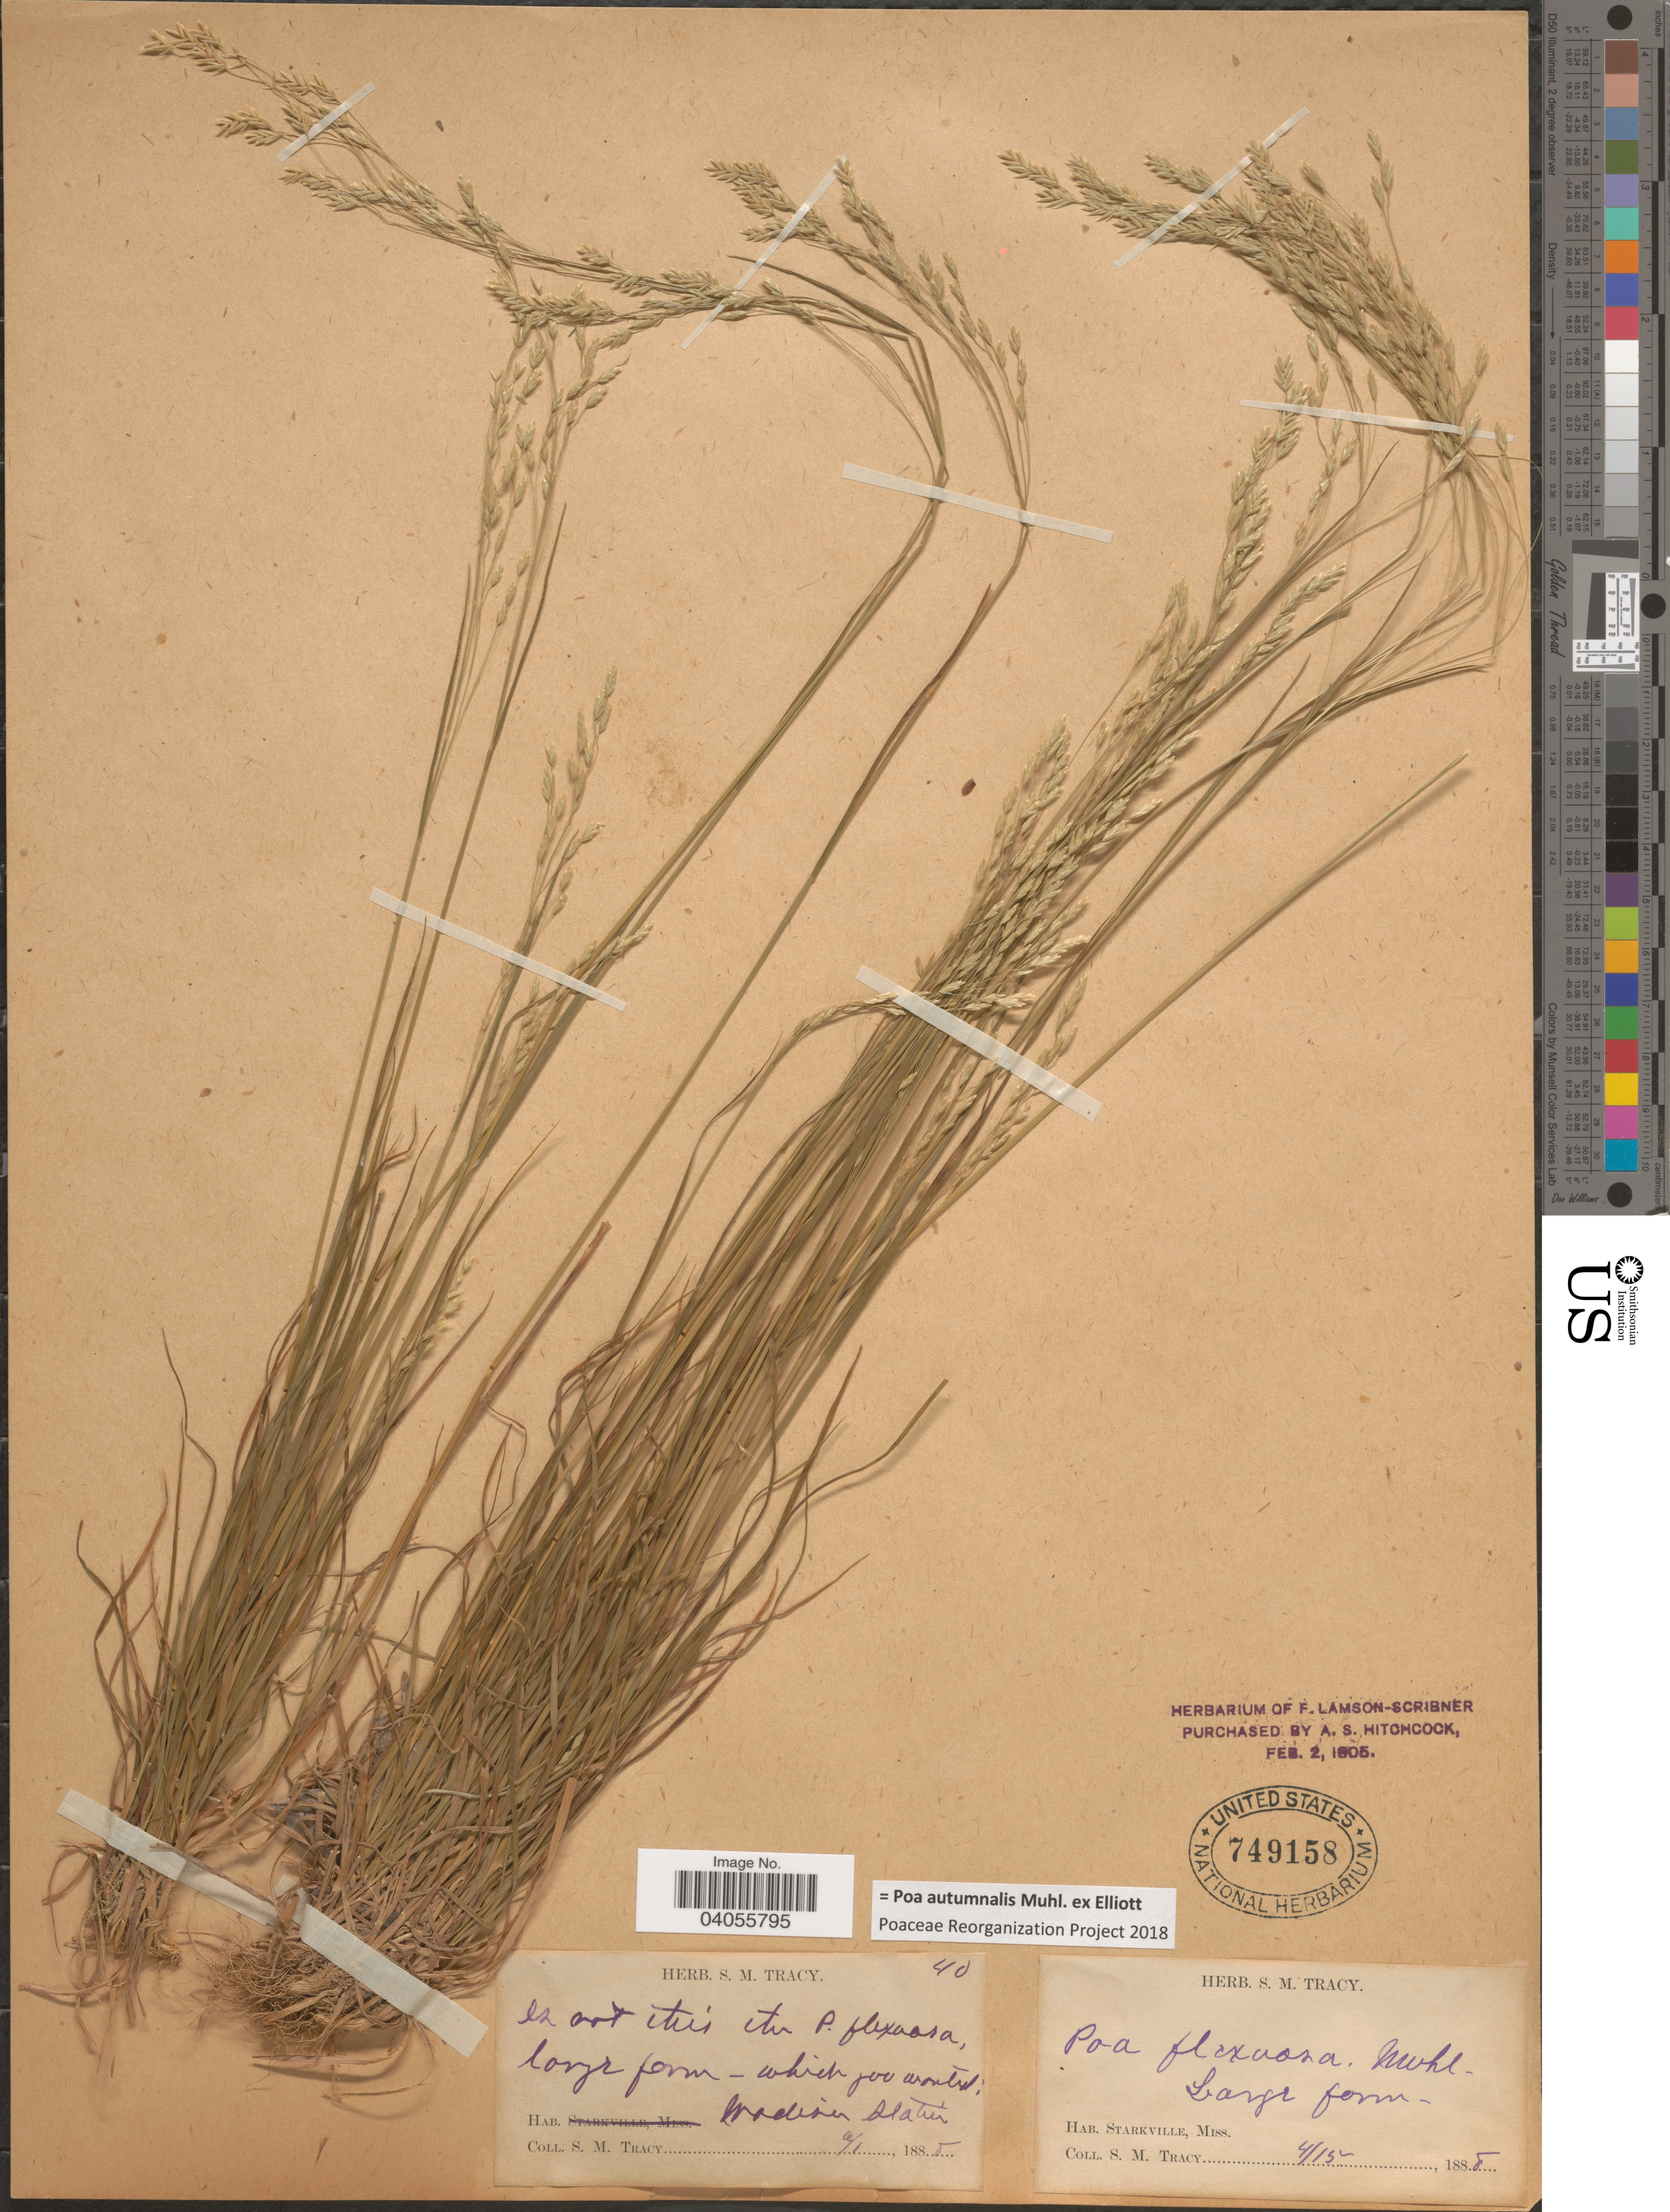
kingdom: Plantae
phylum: Tracheophyta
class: Liliopsida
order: Poales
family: Poaceae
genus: Poa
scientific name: Poa autumnalis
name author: Muhl. ex Elliott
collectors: S. M. Tracy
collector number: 40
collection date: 1888-06-01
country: United States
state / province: Mississippi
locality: Madison Station.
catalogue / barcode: US 749158